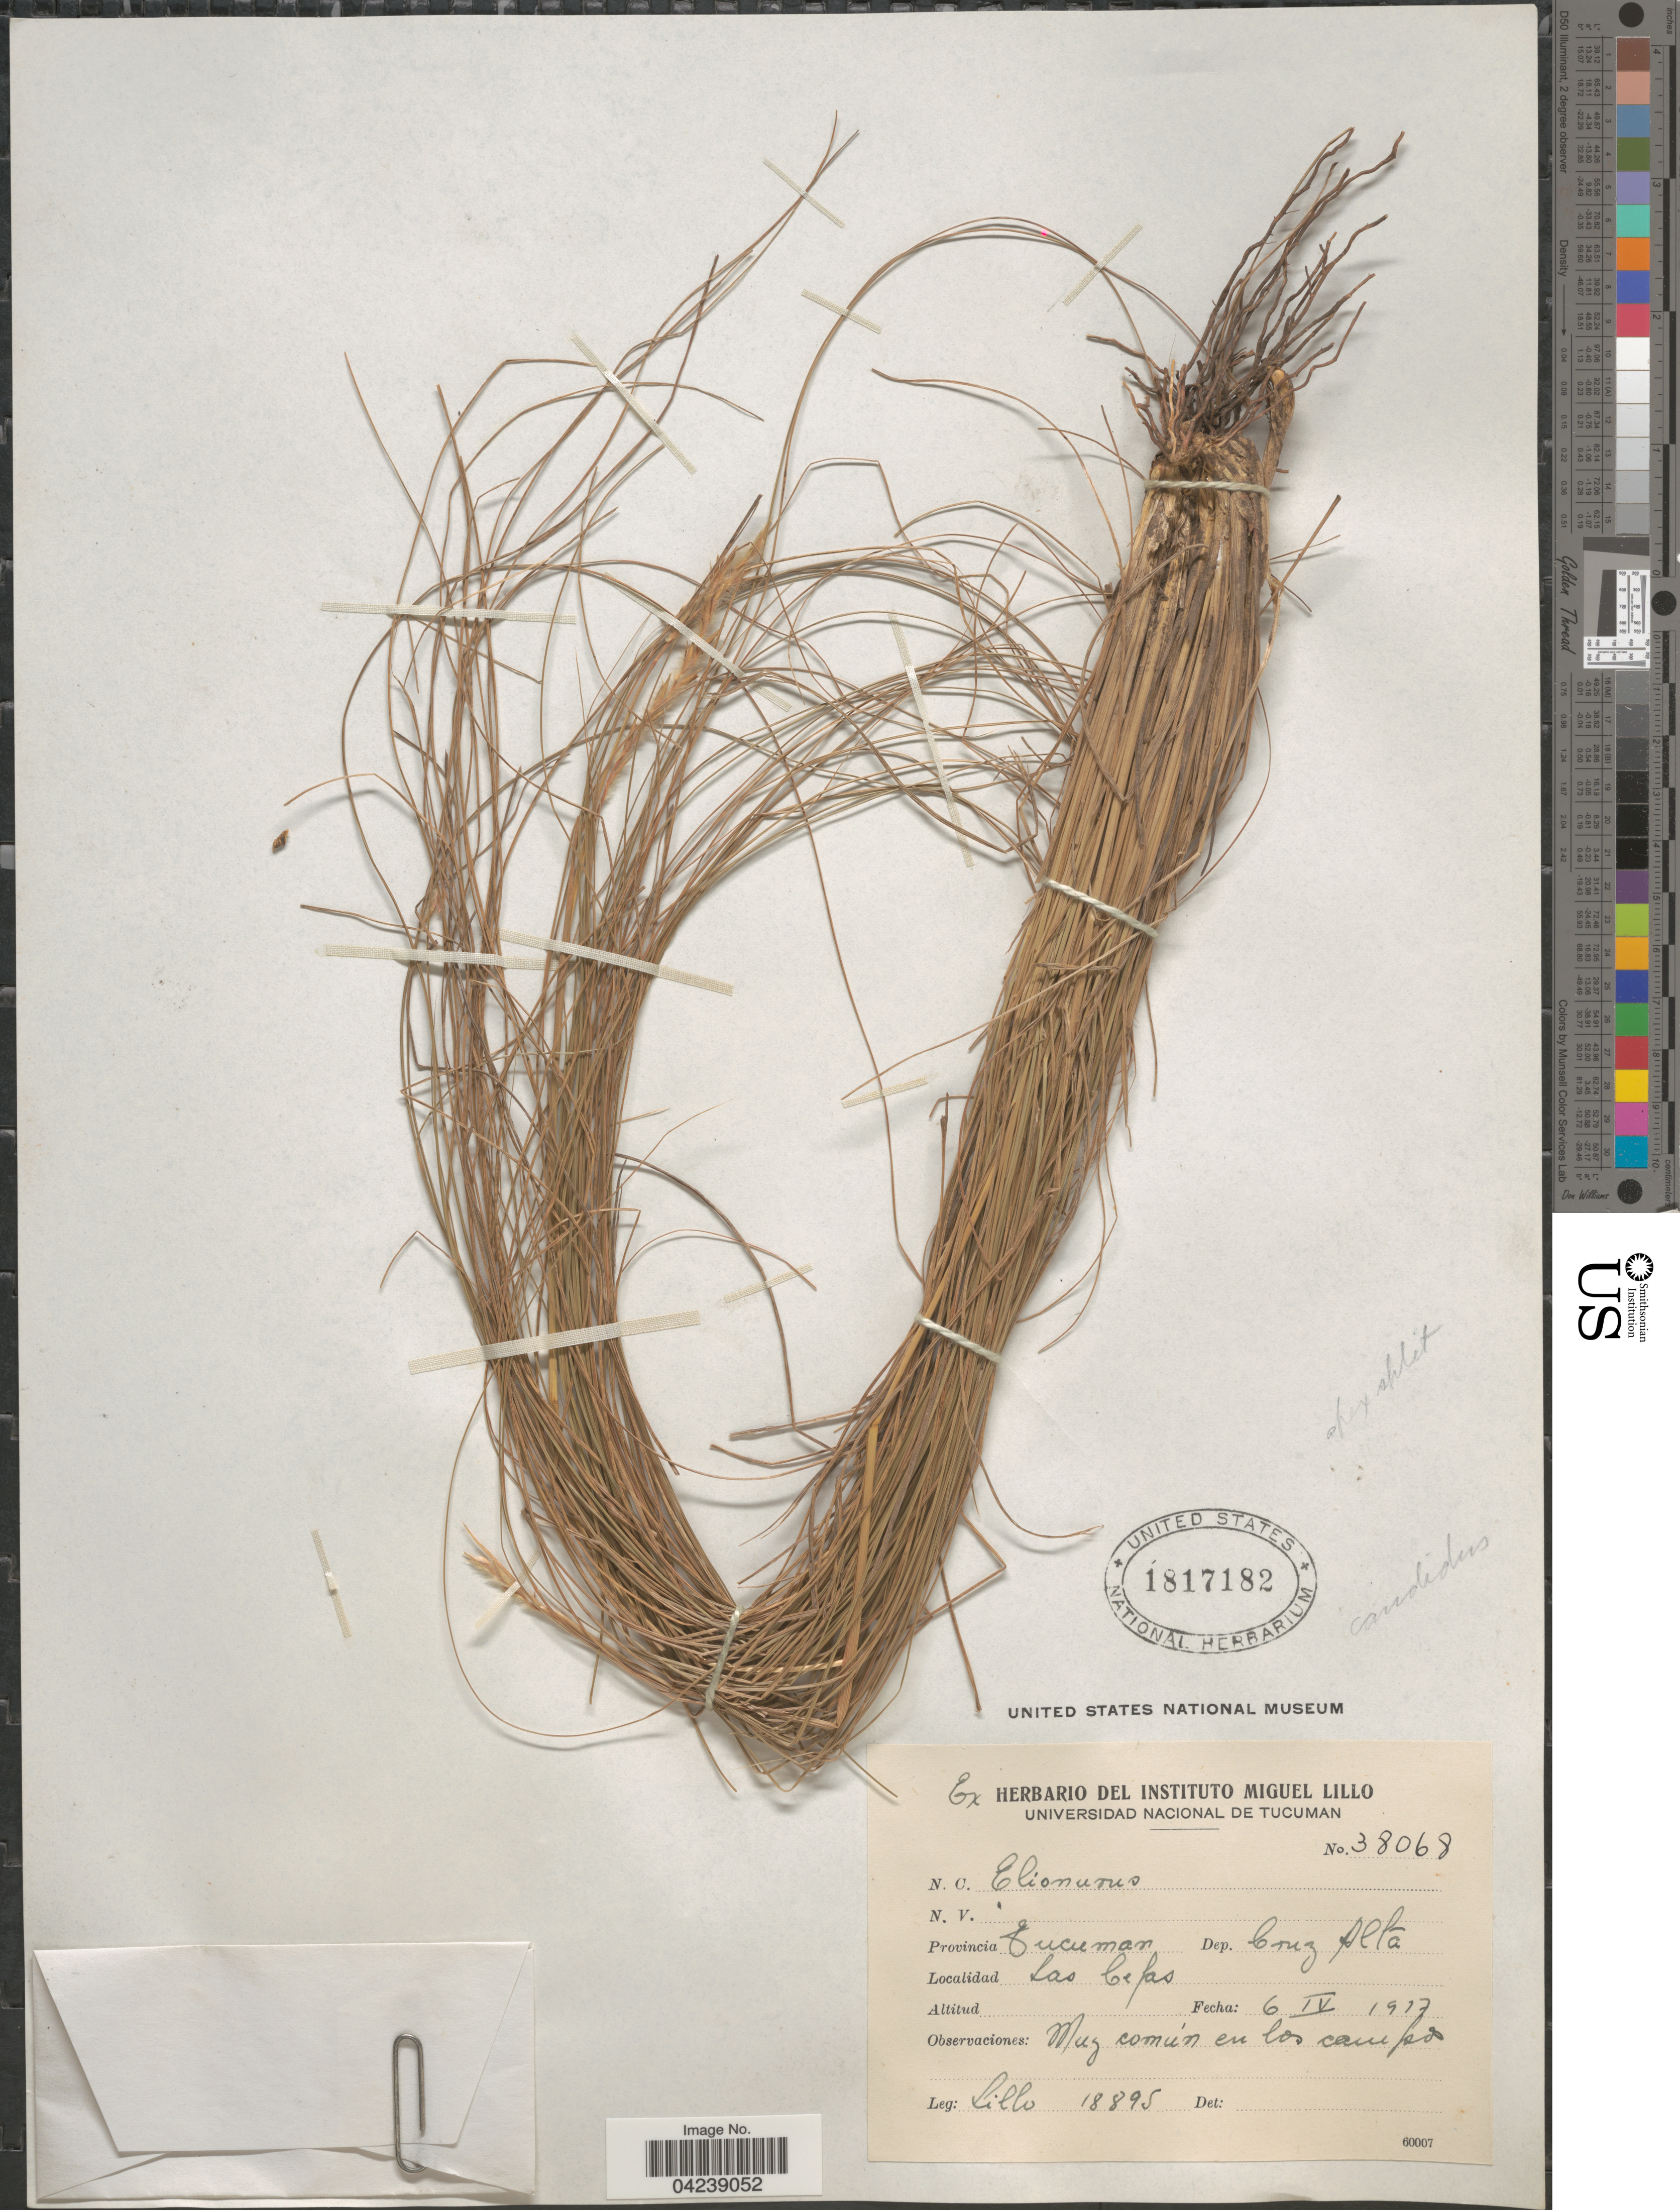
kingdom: Plantae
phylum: Tracheophyta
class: Liliopsida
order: Poales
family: Poaceae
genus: Elionurus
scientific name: Elionurus muticus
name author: (Spreng.) Kuntze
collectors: M. Lillo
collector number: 18895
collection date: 1917-04-06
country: Argentina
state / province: Tucuman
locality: Dep. Cruz Alta. Las Cejas.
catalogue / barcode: US 1817182